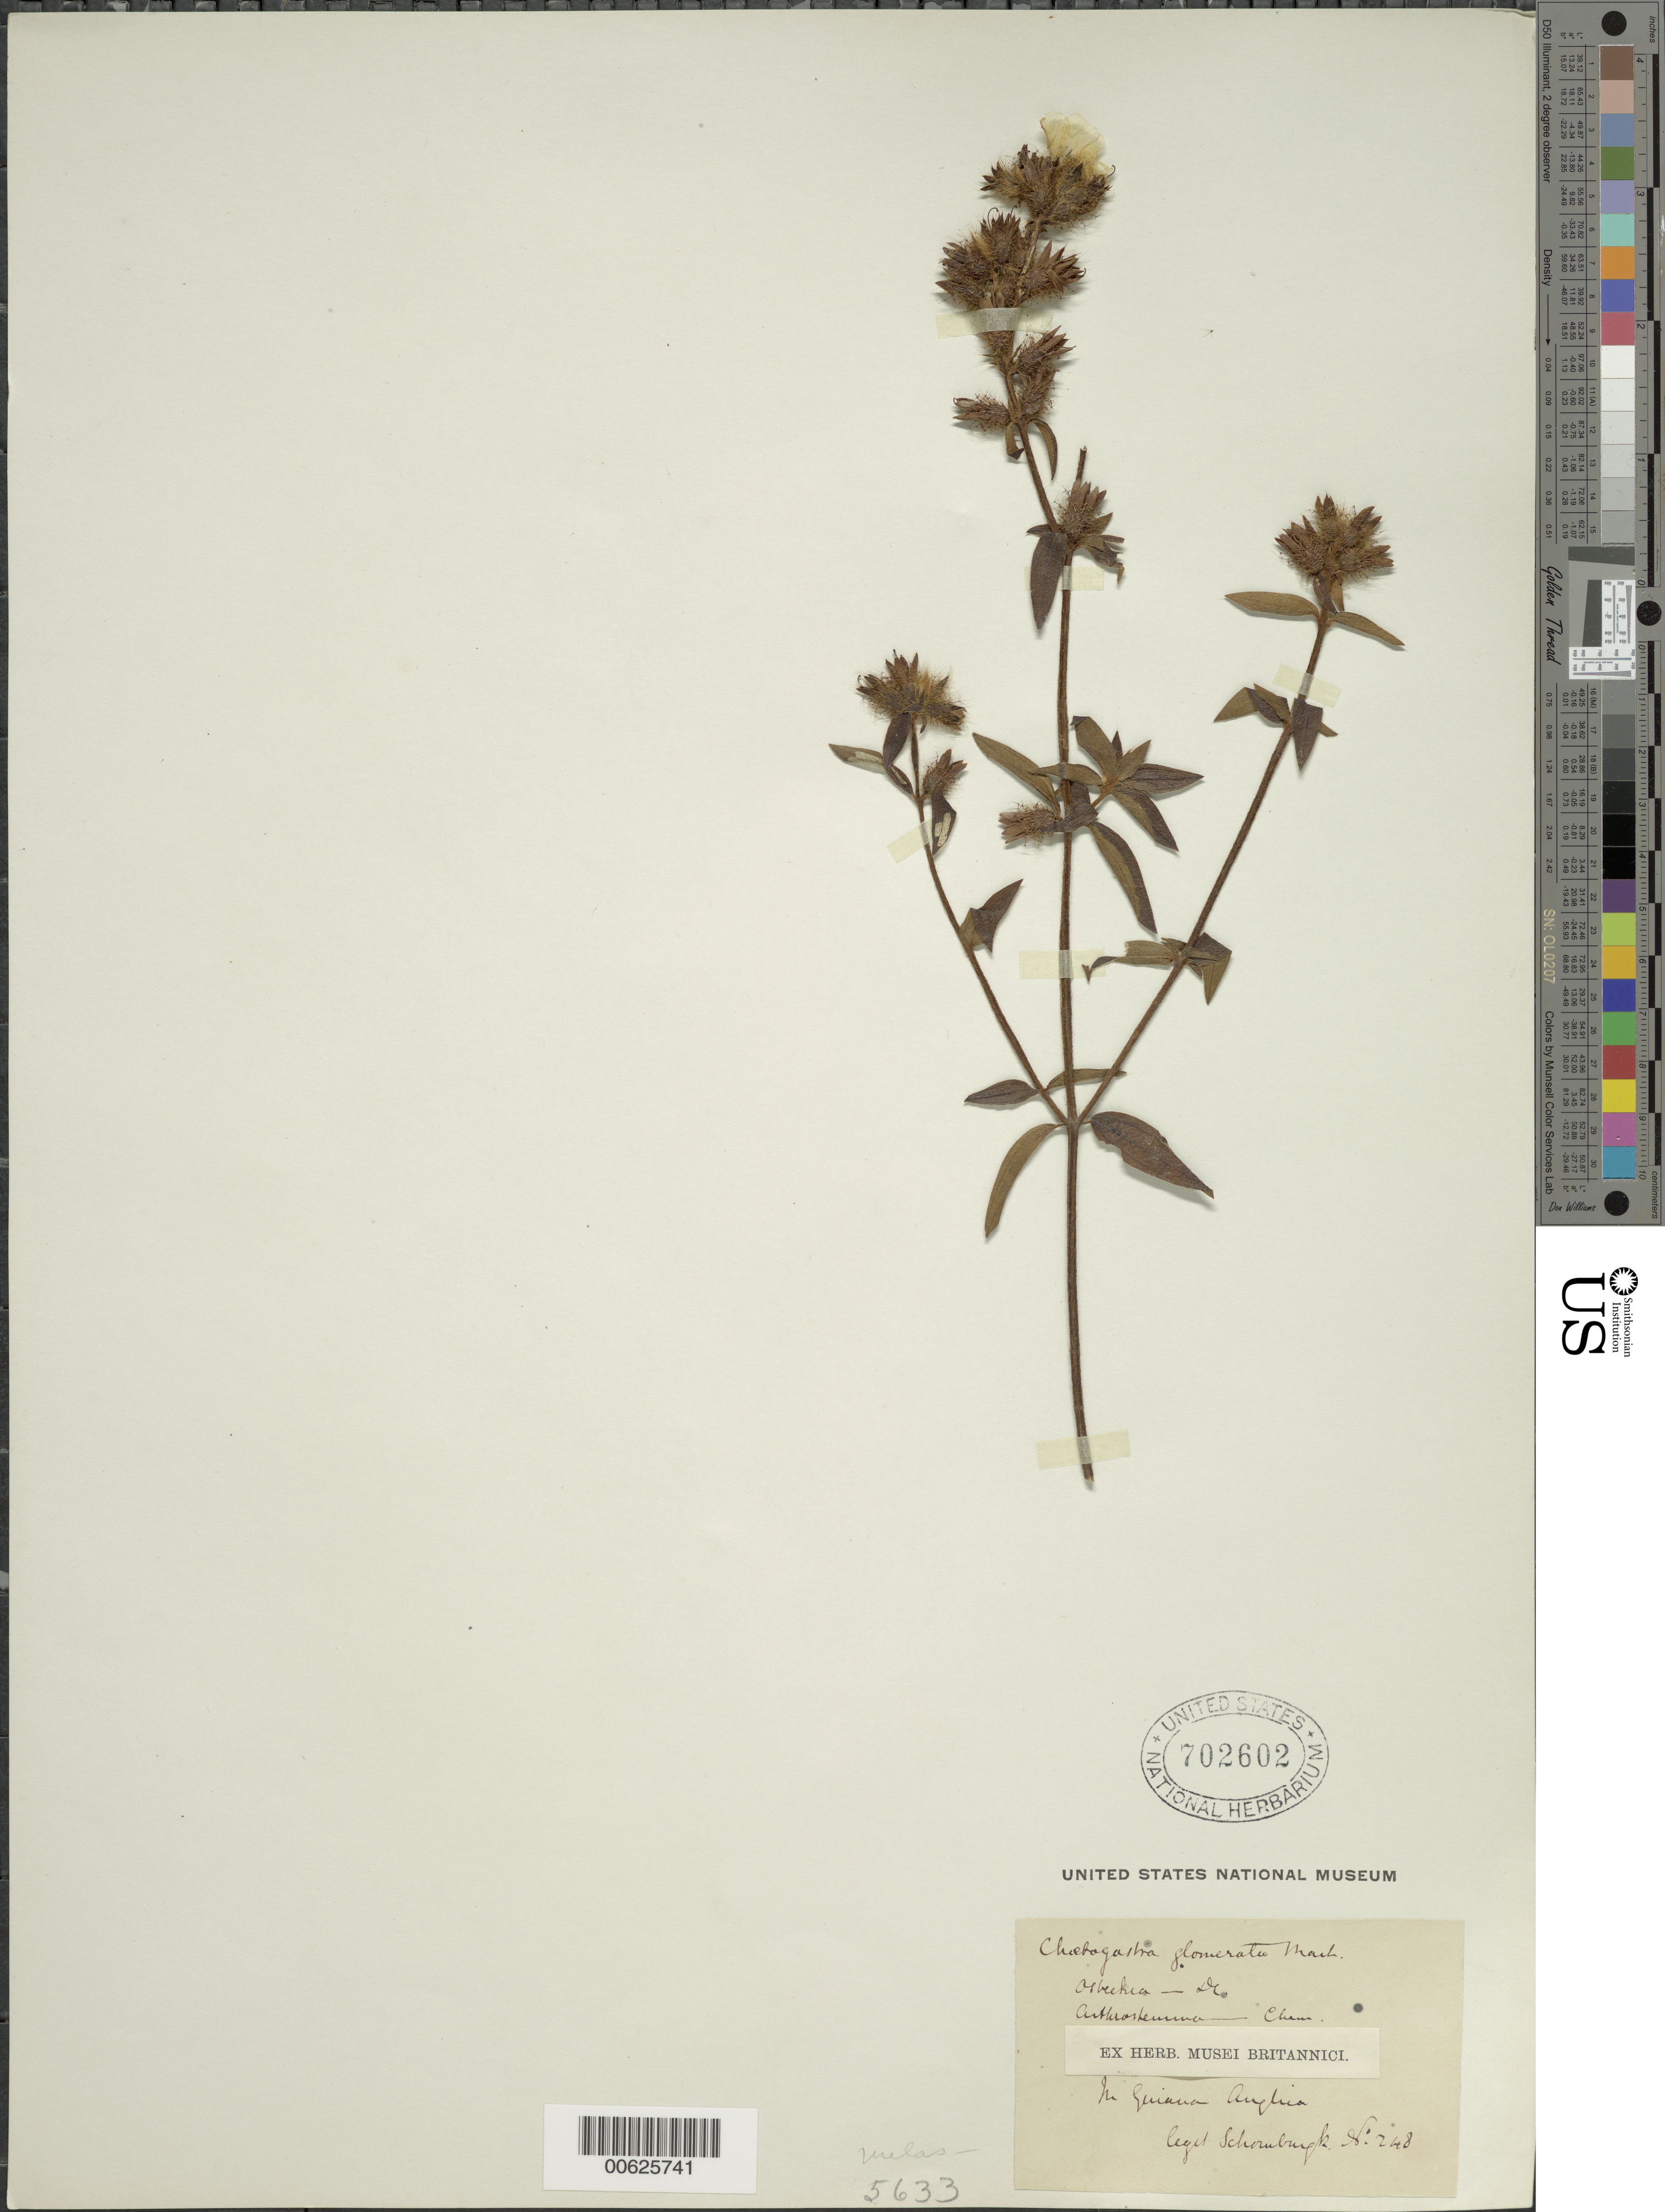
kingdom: Plantae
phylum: Tracheophyta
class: Magnoliopsida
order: Myrtales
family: Melastomataceae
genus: Pterolepis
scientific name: Pterolepis glomerata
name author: (Rottb.) Miq.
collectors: R. H. Schomburgk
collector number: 248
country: Guyana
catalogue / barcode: US 702602